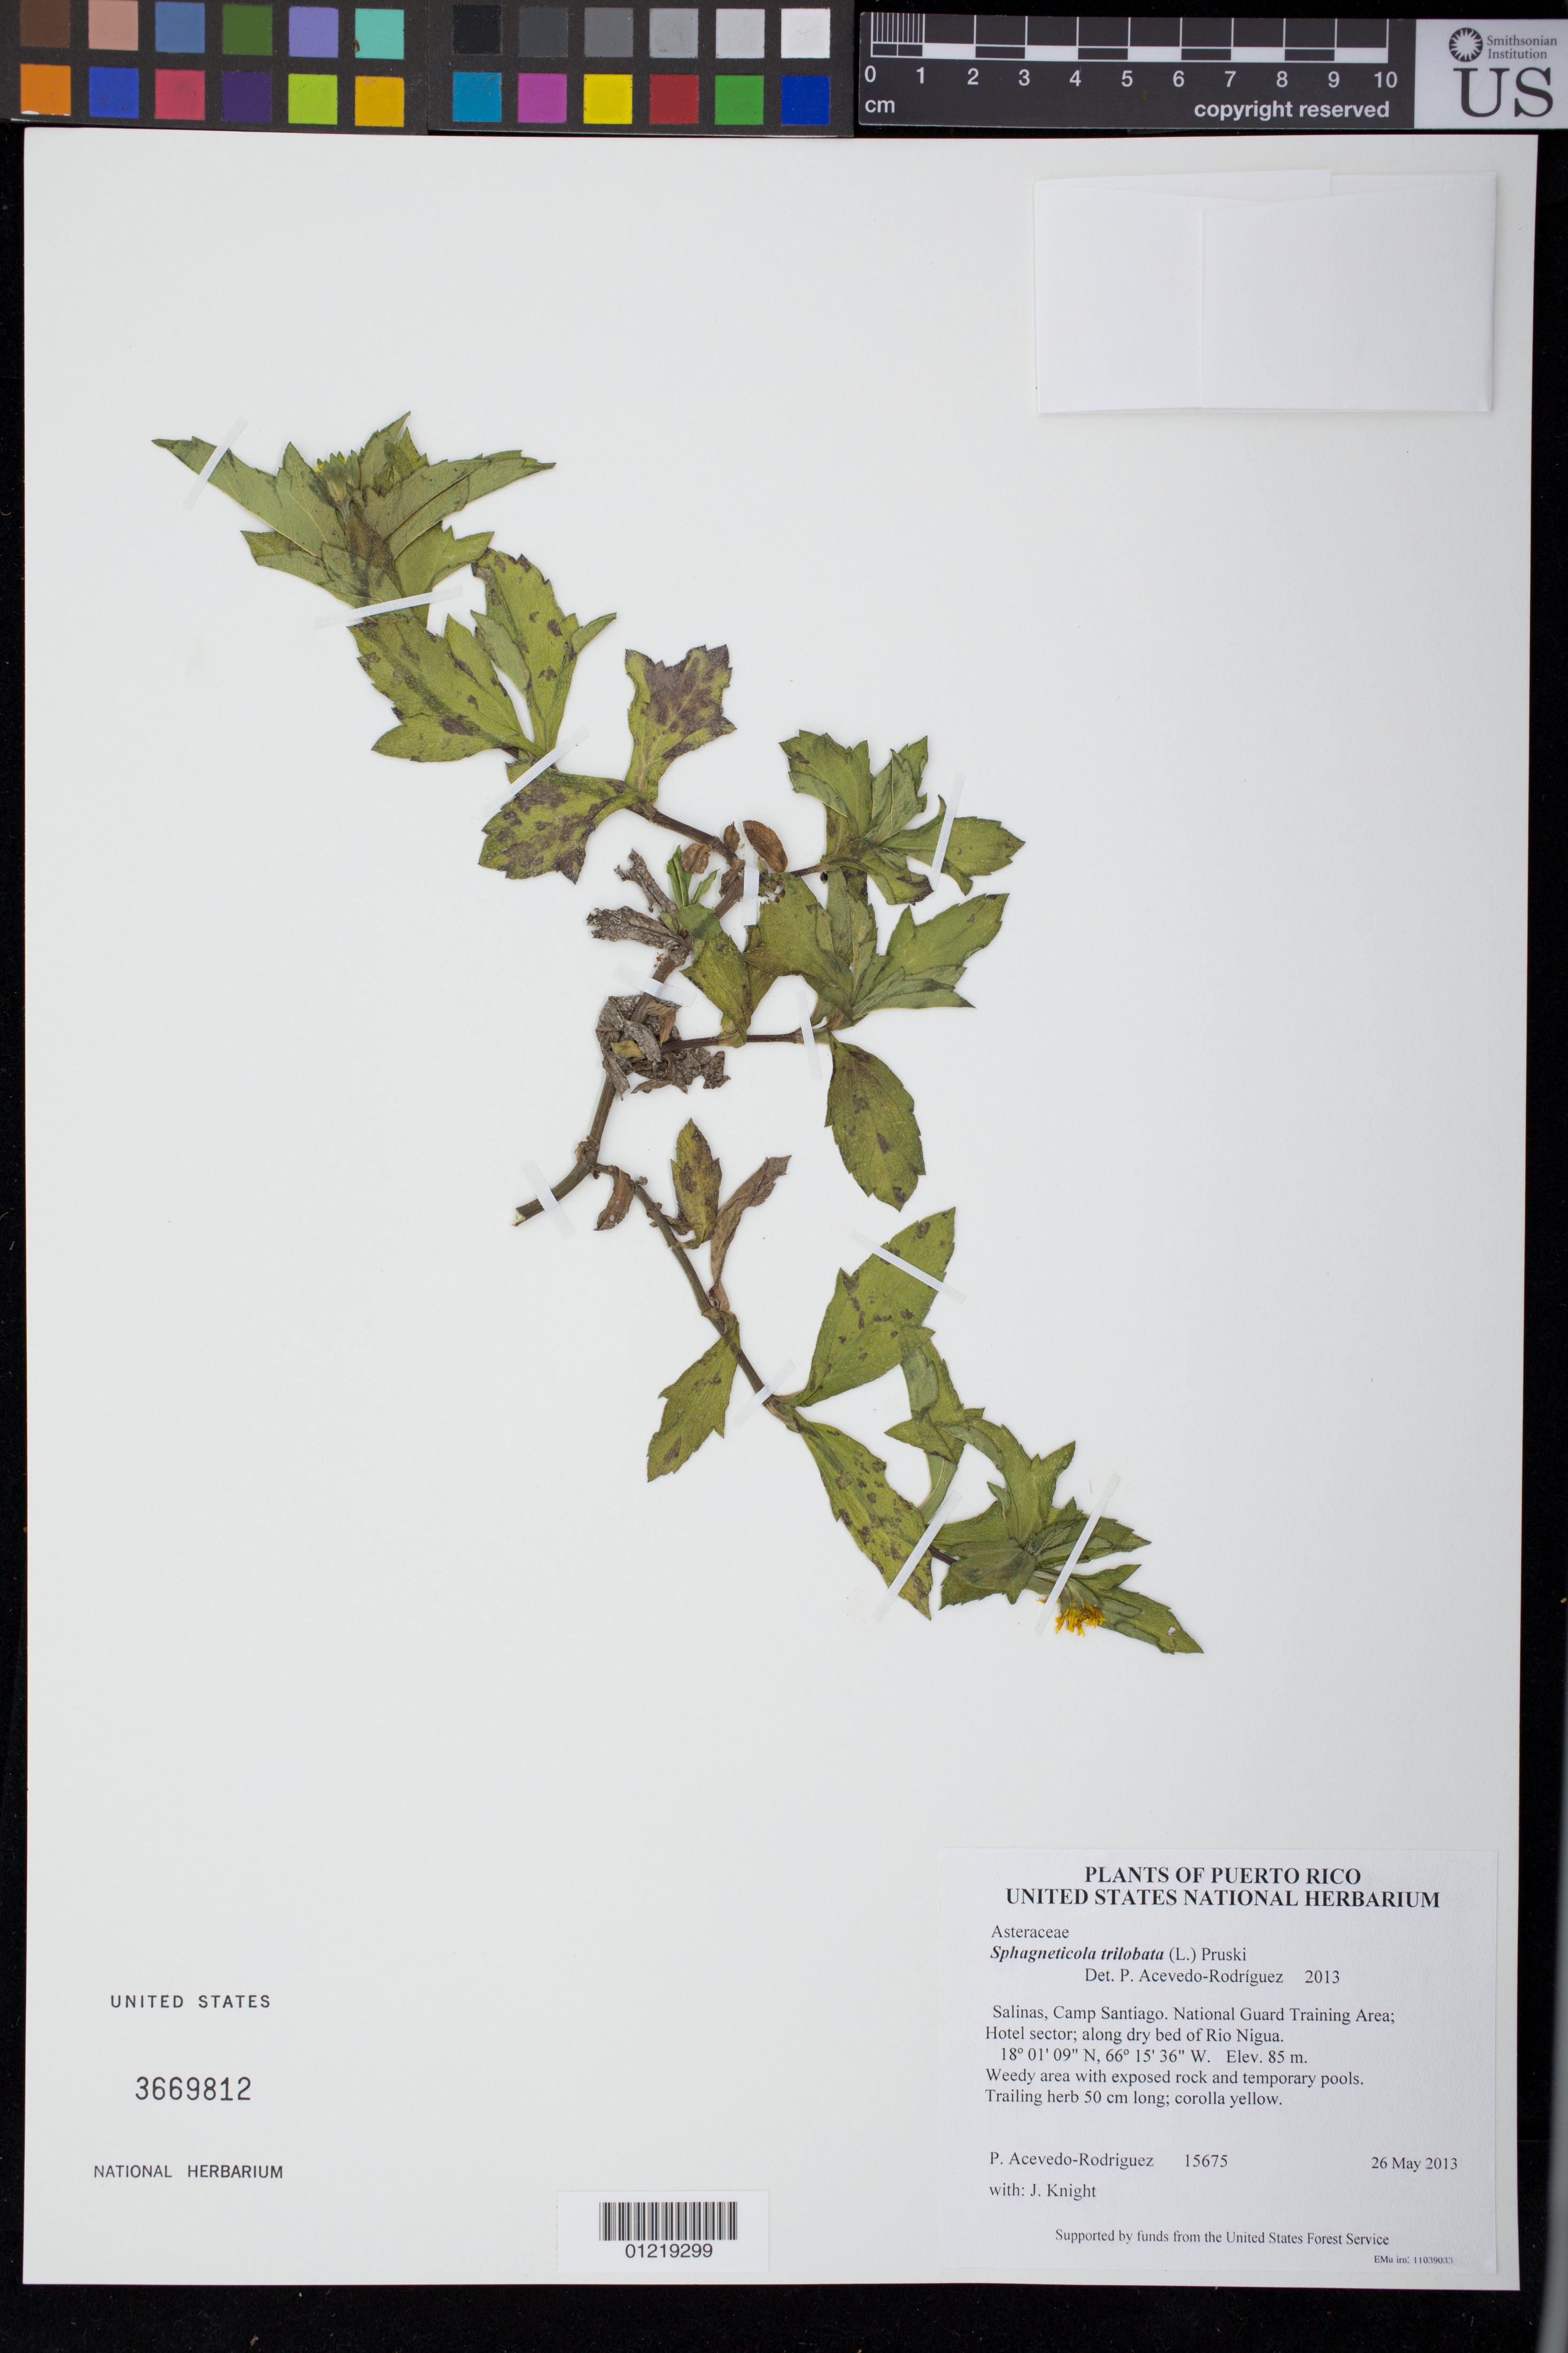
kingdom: Plantae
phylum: Tracheophyta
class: Magnoliopsida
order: Asterales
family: Asteraceae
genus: Sphagneticola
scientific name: Sphagneticola trilobata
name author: (L.) Pruski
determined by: Acevedo-Rodríguez, P., (BOT), Smithsonian Institution - National Museum of Natural History (UNITED STATES)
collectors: P. Acevedo-Rodr. & J. Knight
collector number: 15675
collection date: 2013-05-26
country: Puerto Rico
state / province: Salinas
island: Puerto Rico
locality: Camp Santiago. National Guard Training Area; Hotel sector; along dry bed of Rio Nigua.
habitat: Weedy area with exposed rock and temporary pools.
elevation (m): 85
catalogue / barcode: US 3669812